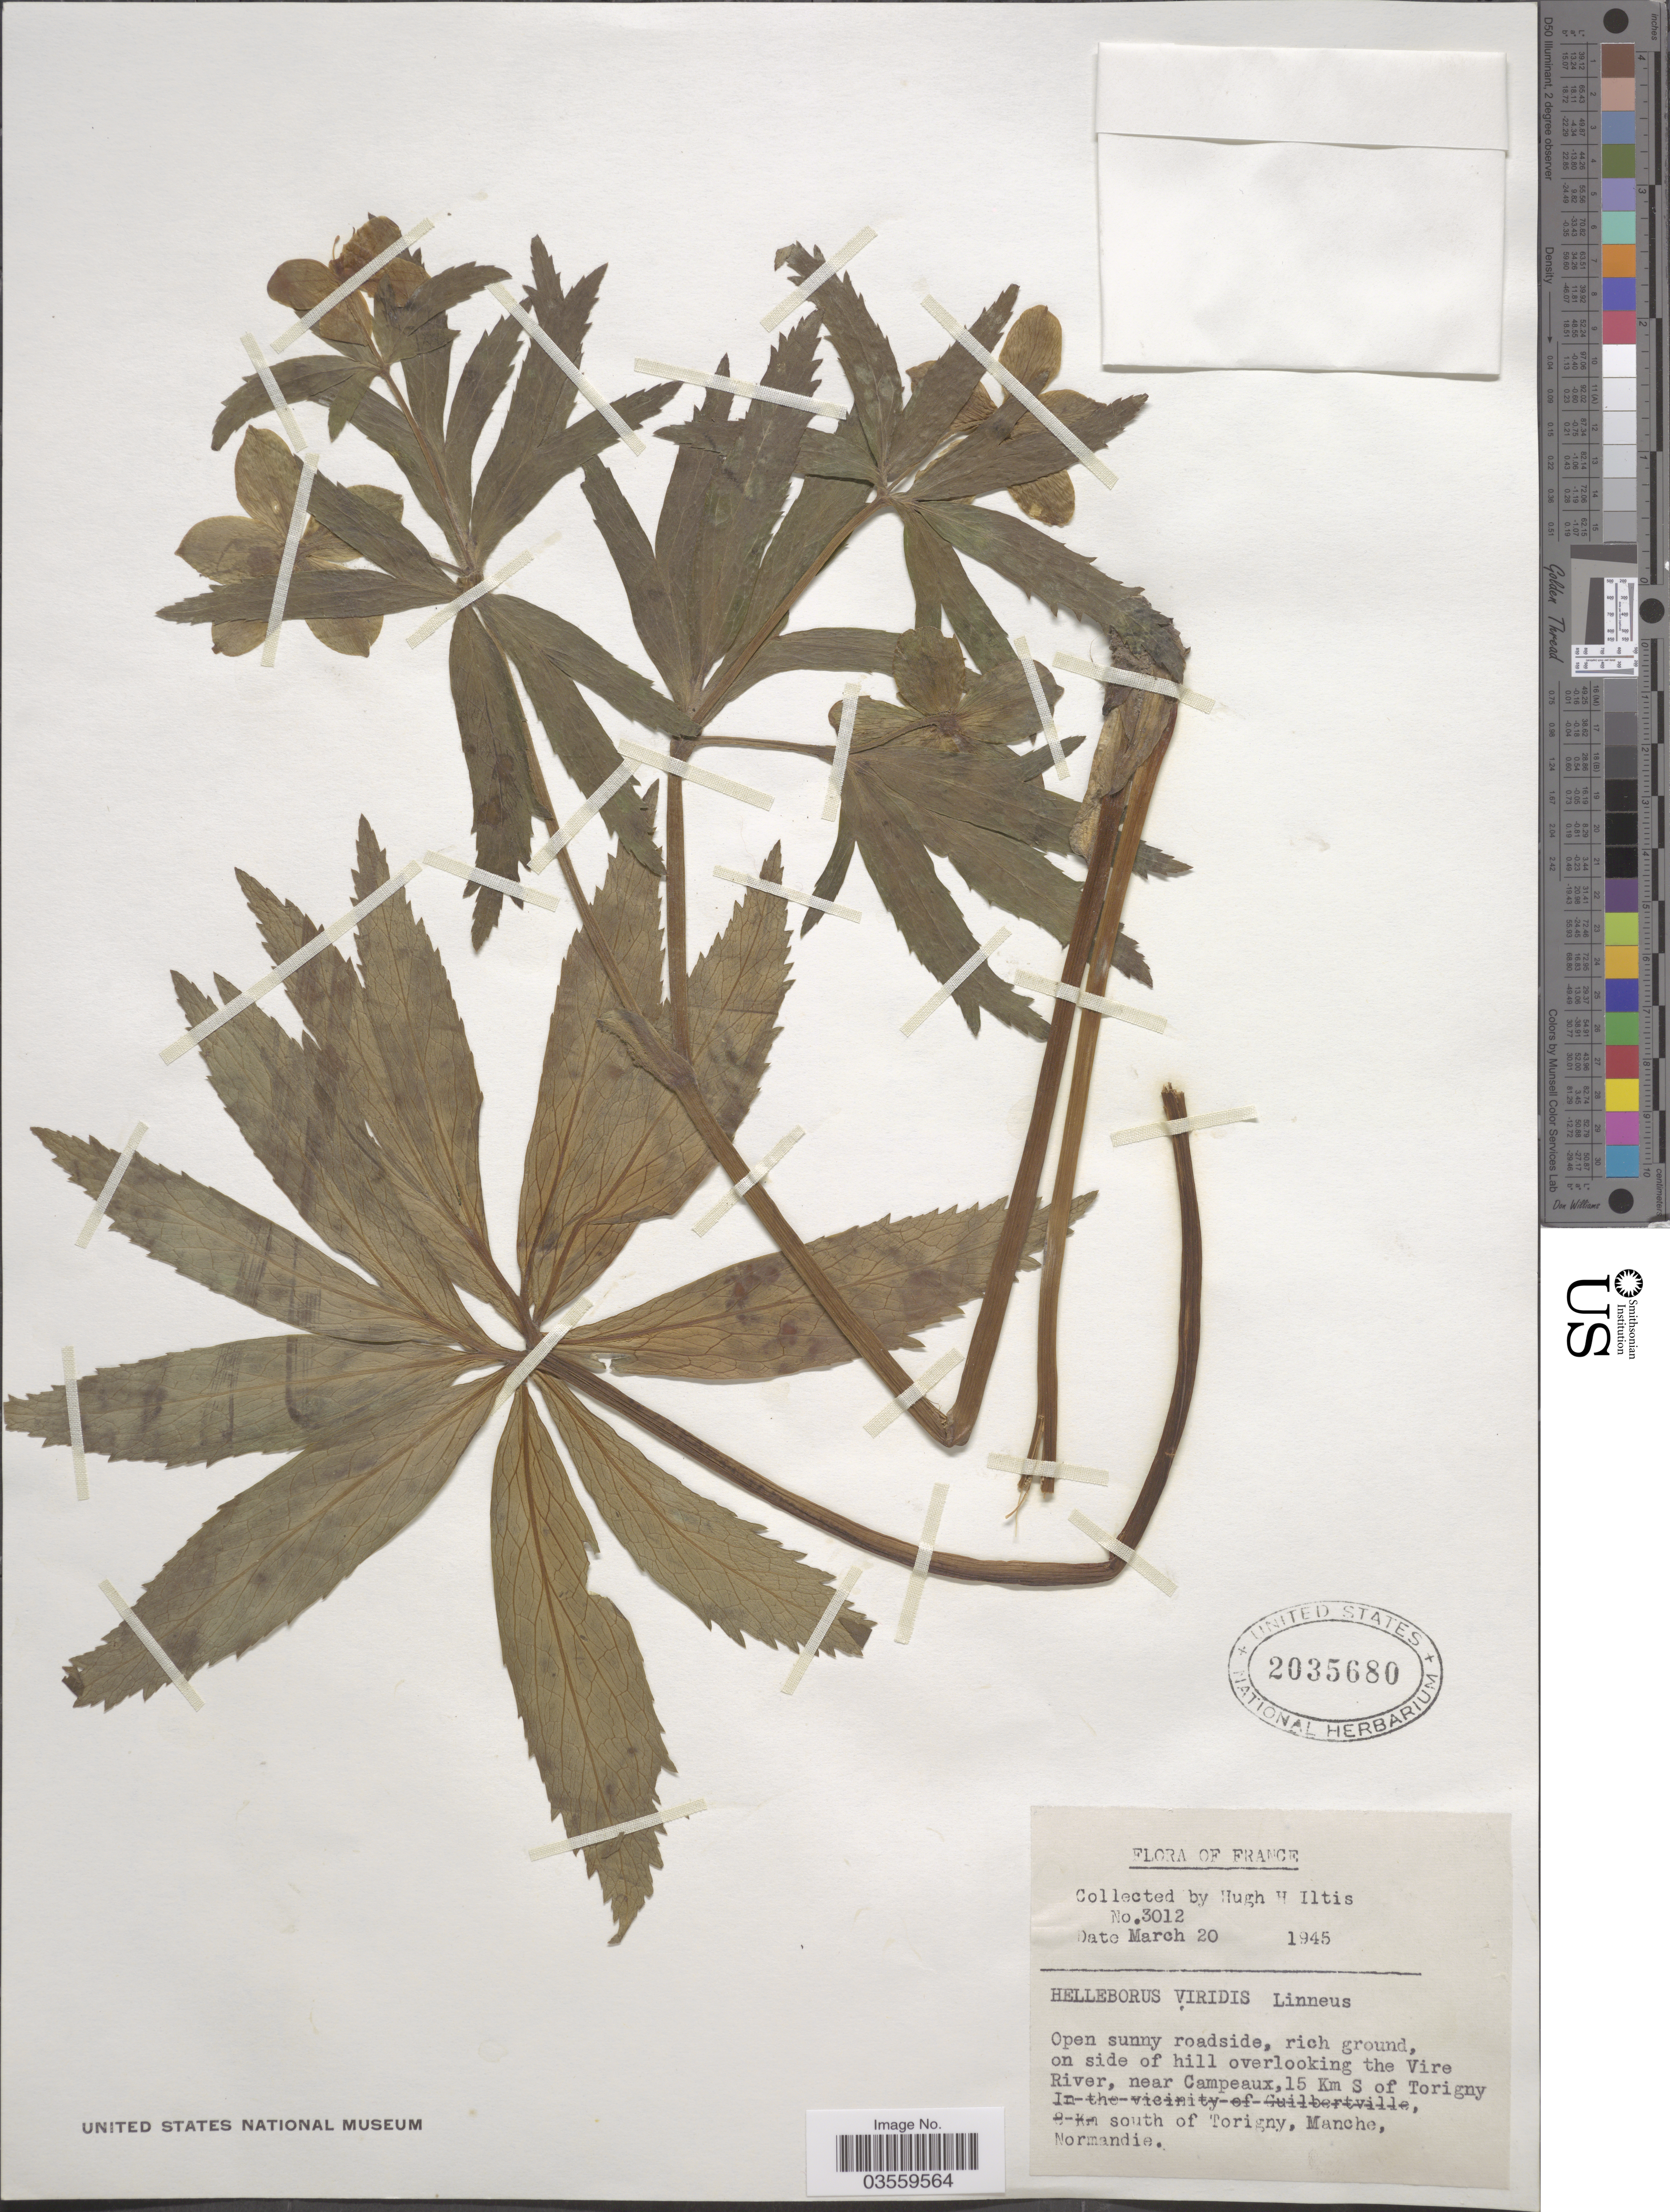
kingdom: Plantae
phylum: Tracheophyta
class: Magnoliopsida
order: Ranunculales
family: Ranunculaceae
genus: Helleborus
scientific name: Helleborus viridis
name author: L.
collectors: H. H. Iltis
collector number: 3012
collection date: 1945-03-20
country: France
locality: On side of hill overlooking the Vire River, near Campeaux, 15 Km S of Torigny, south of Torigny, Manche, Normandie.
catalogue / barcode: US 2035680